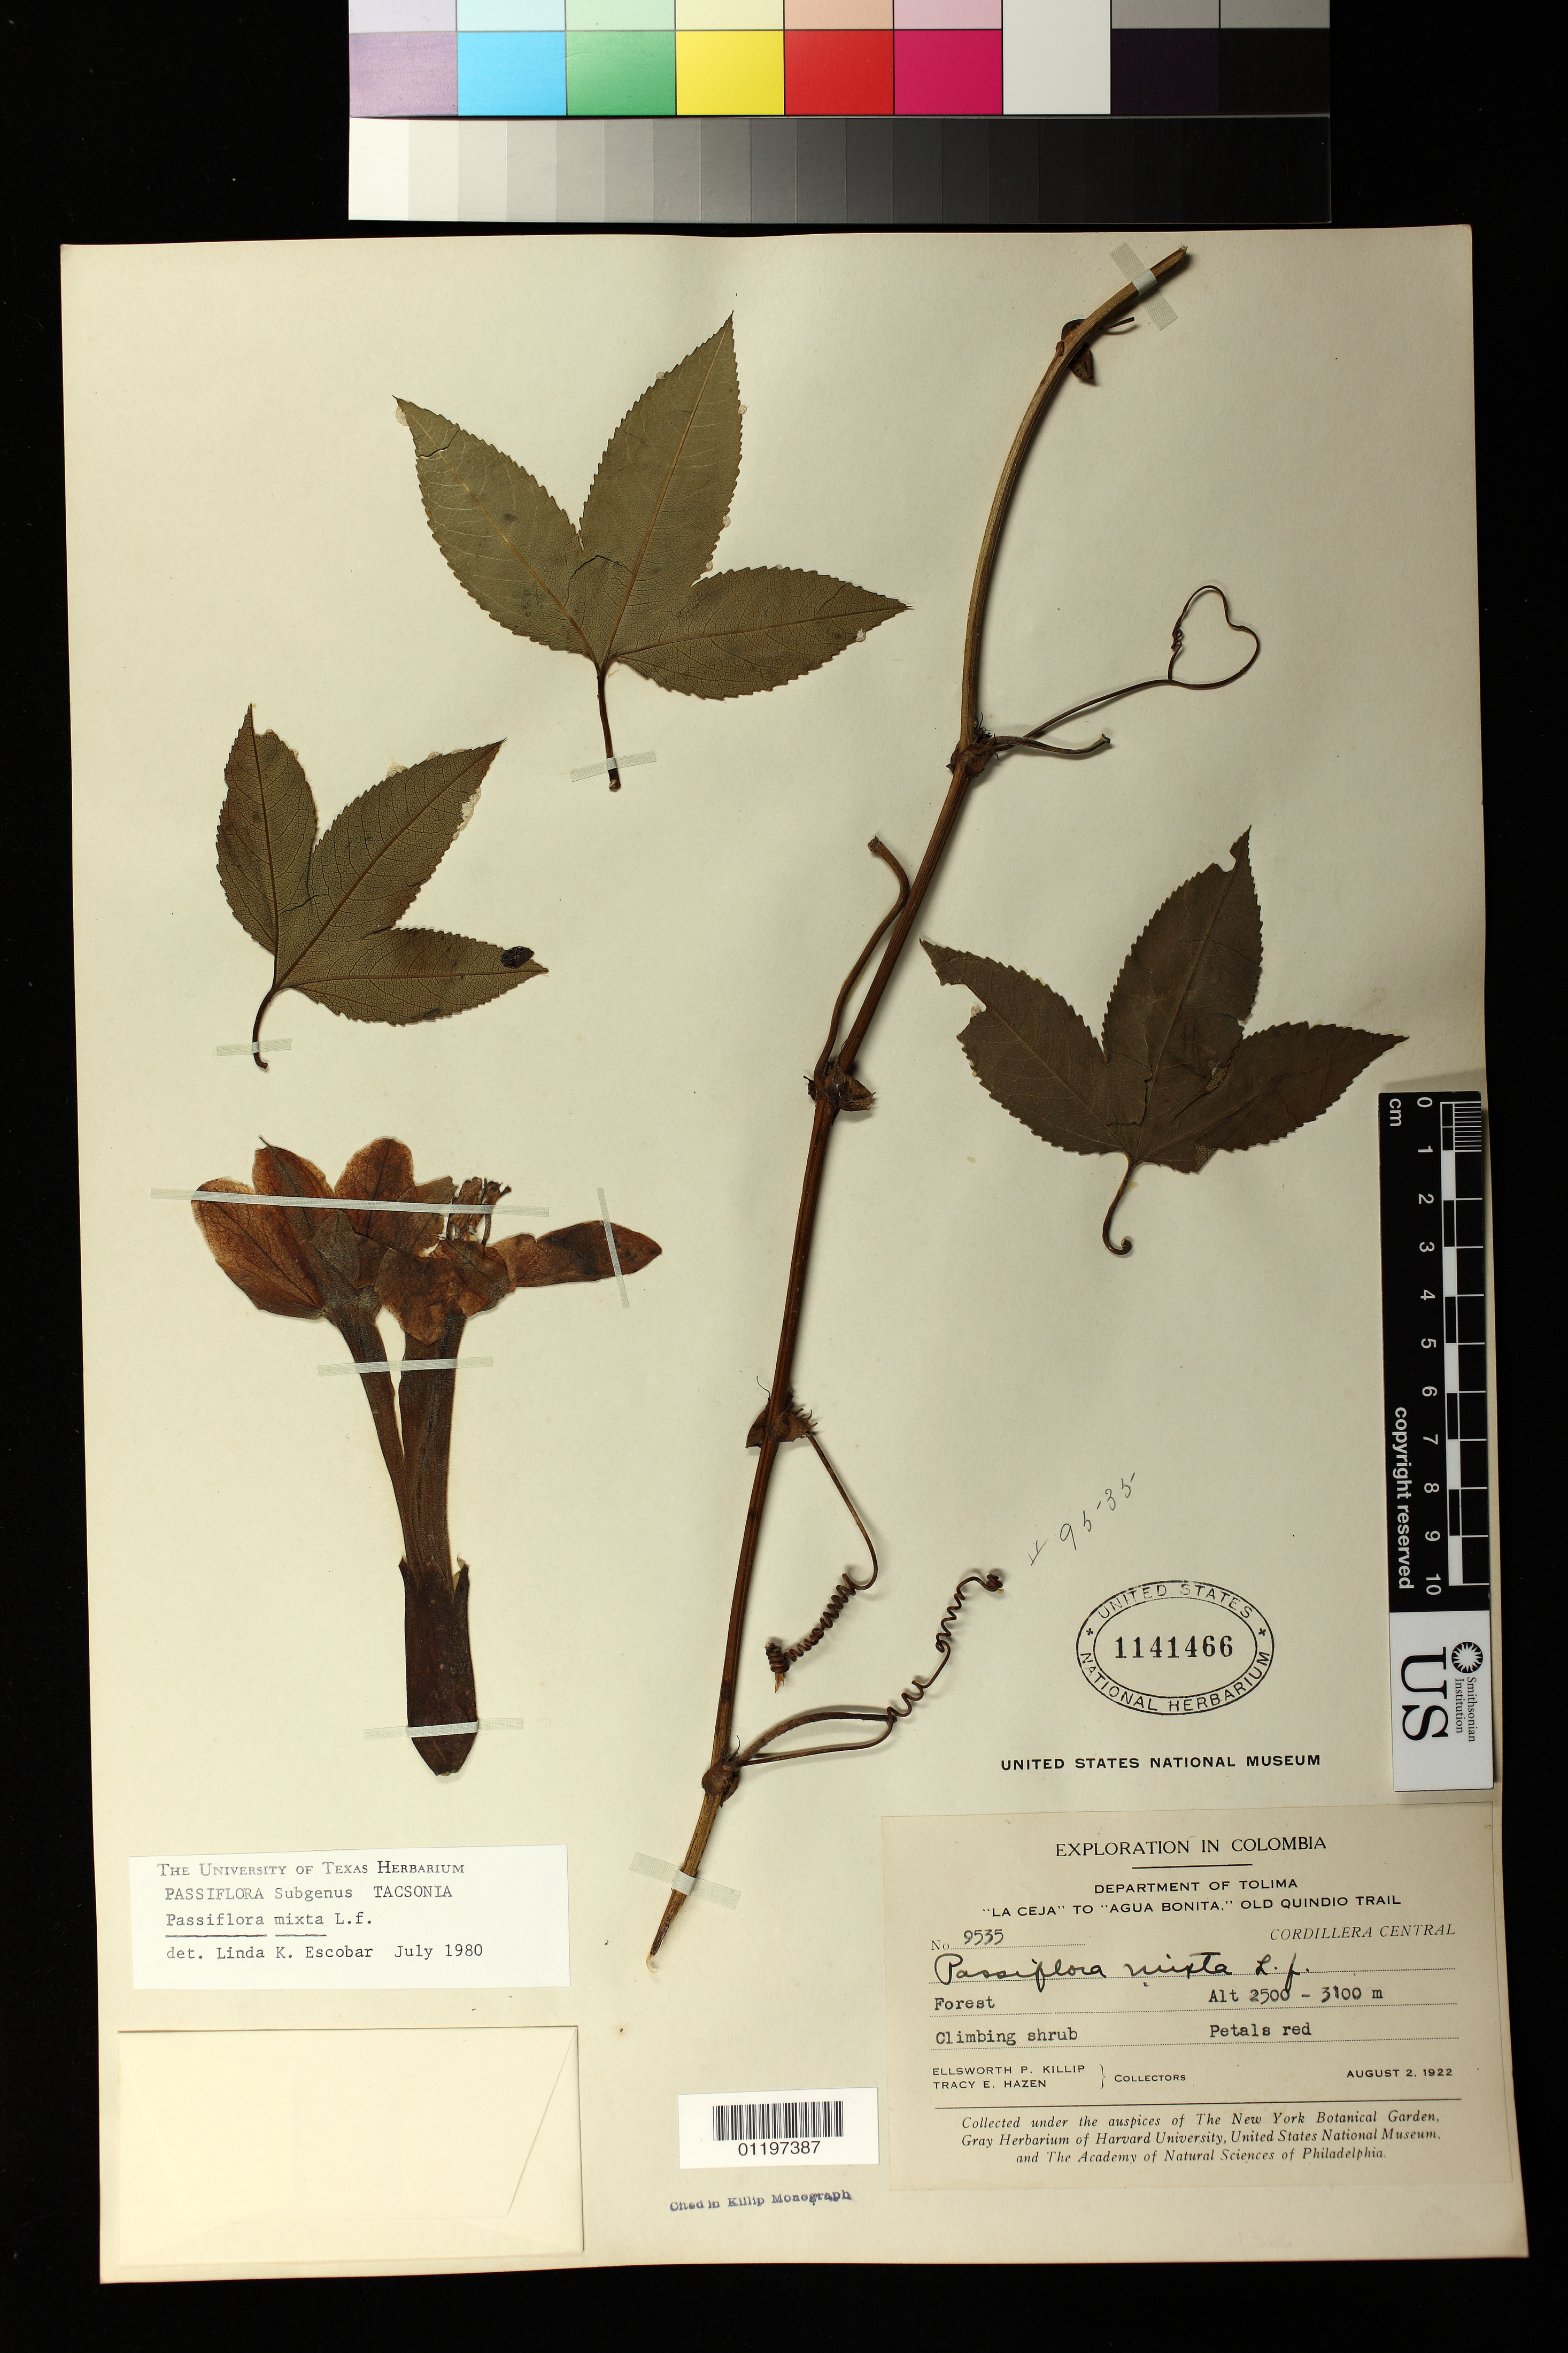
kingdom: Plantae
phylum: Tracheophyta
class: Magnoliopsida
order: Malpighiales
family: Passifloraceae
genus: Passiflora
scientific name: Passiflora mixta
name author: L. f.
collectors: E. P. Killip & T. E. Hazen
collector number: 9535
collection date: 1922-08-02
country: Colombia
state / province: Tolima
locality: "La Ceja" to "Agua Bonito"' old Quindio Trail, Cordillera Central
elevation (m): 2500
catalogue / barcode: US 1141466